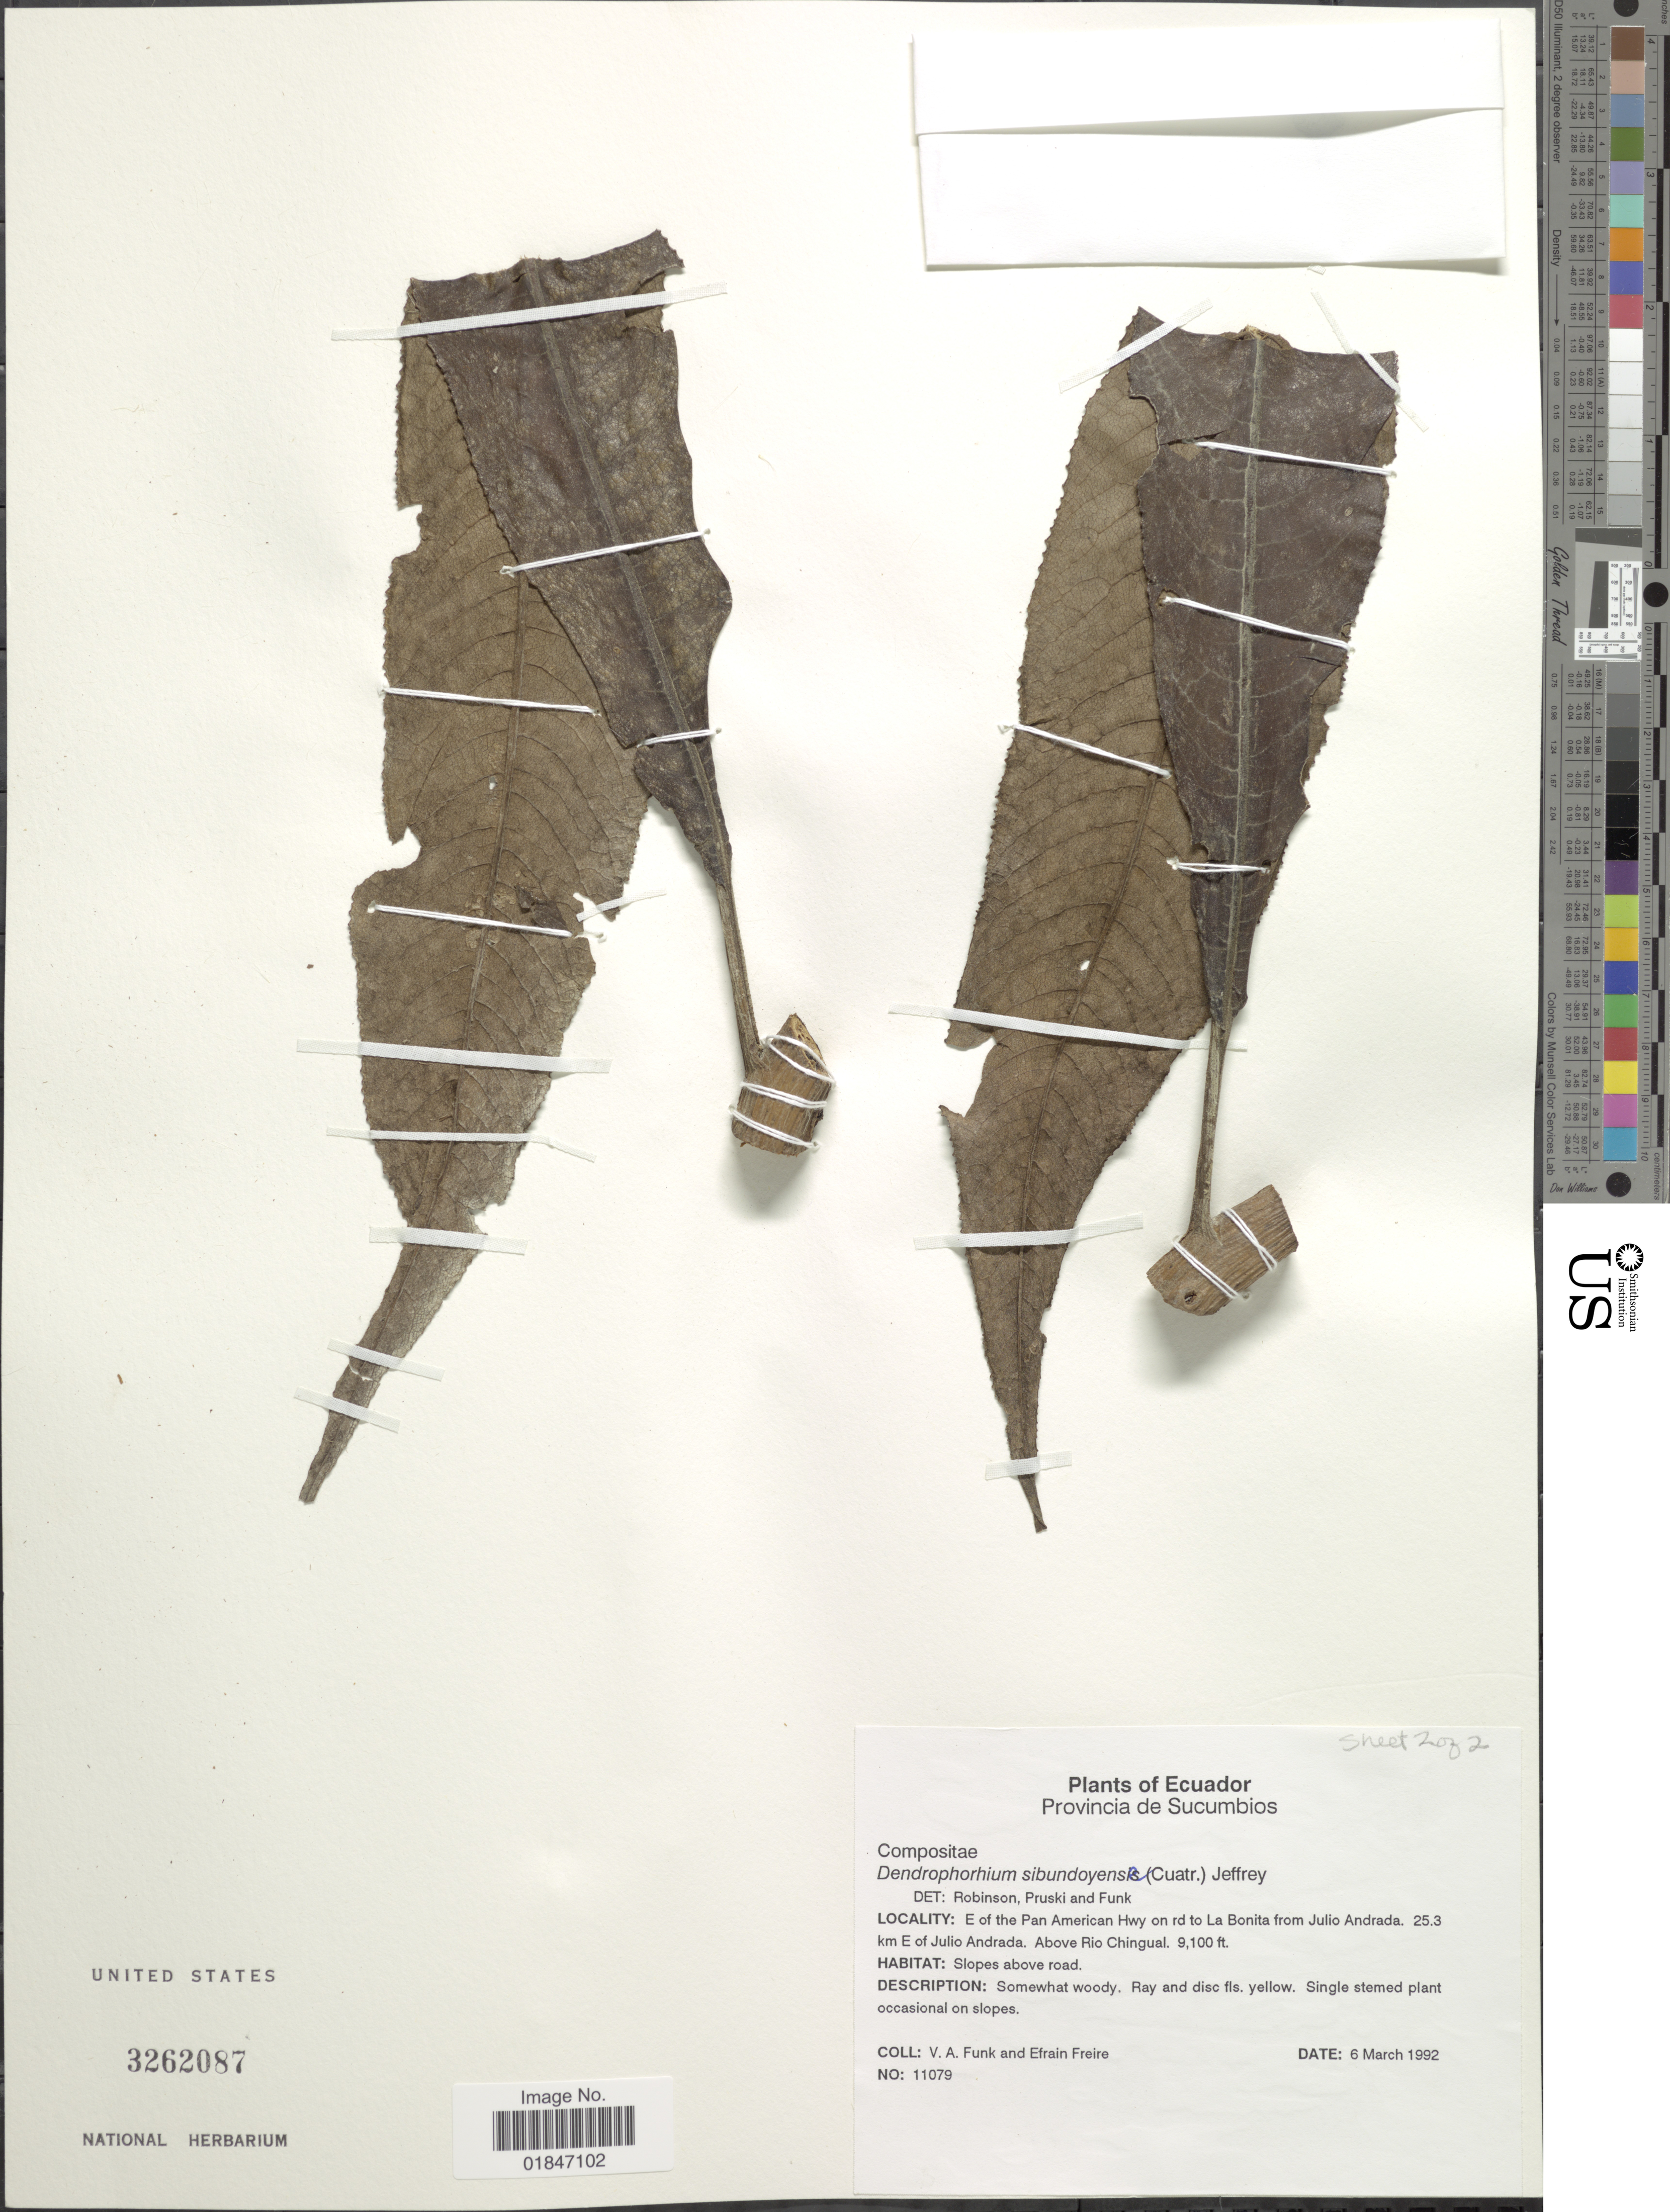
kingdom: Plantae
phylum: Tracheophyta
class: Magnoliopsida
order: Asterales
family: Asteraceae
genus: Dendrophorbium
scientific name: Dendrophorbium sibundoyense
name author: (Cuatrec.) C. Jeffrey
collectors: V. Funk & E. Freire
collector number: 11079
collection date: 1992-03-06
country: Ecuador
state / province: Sucumbíos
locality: Province de Sucumbios. E of the Pan American Hwy on rd to La Bonita from Andrada, 25.3 km E of Julio Andrada. Above Rio Chingual.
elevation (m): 2774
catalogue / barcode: US 3262087